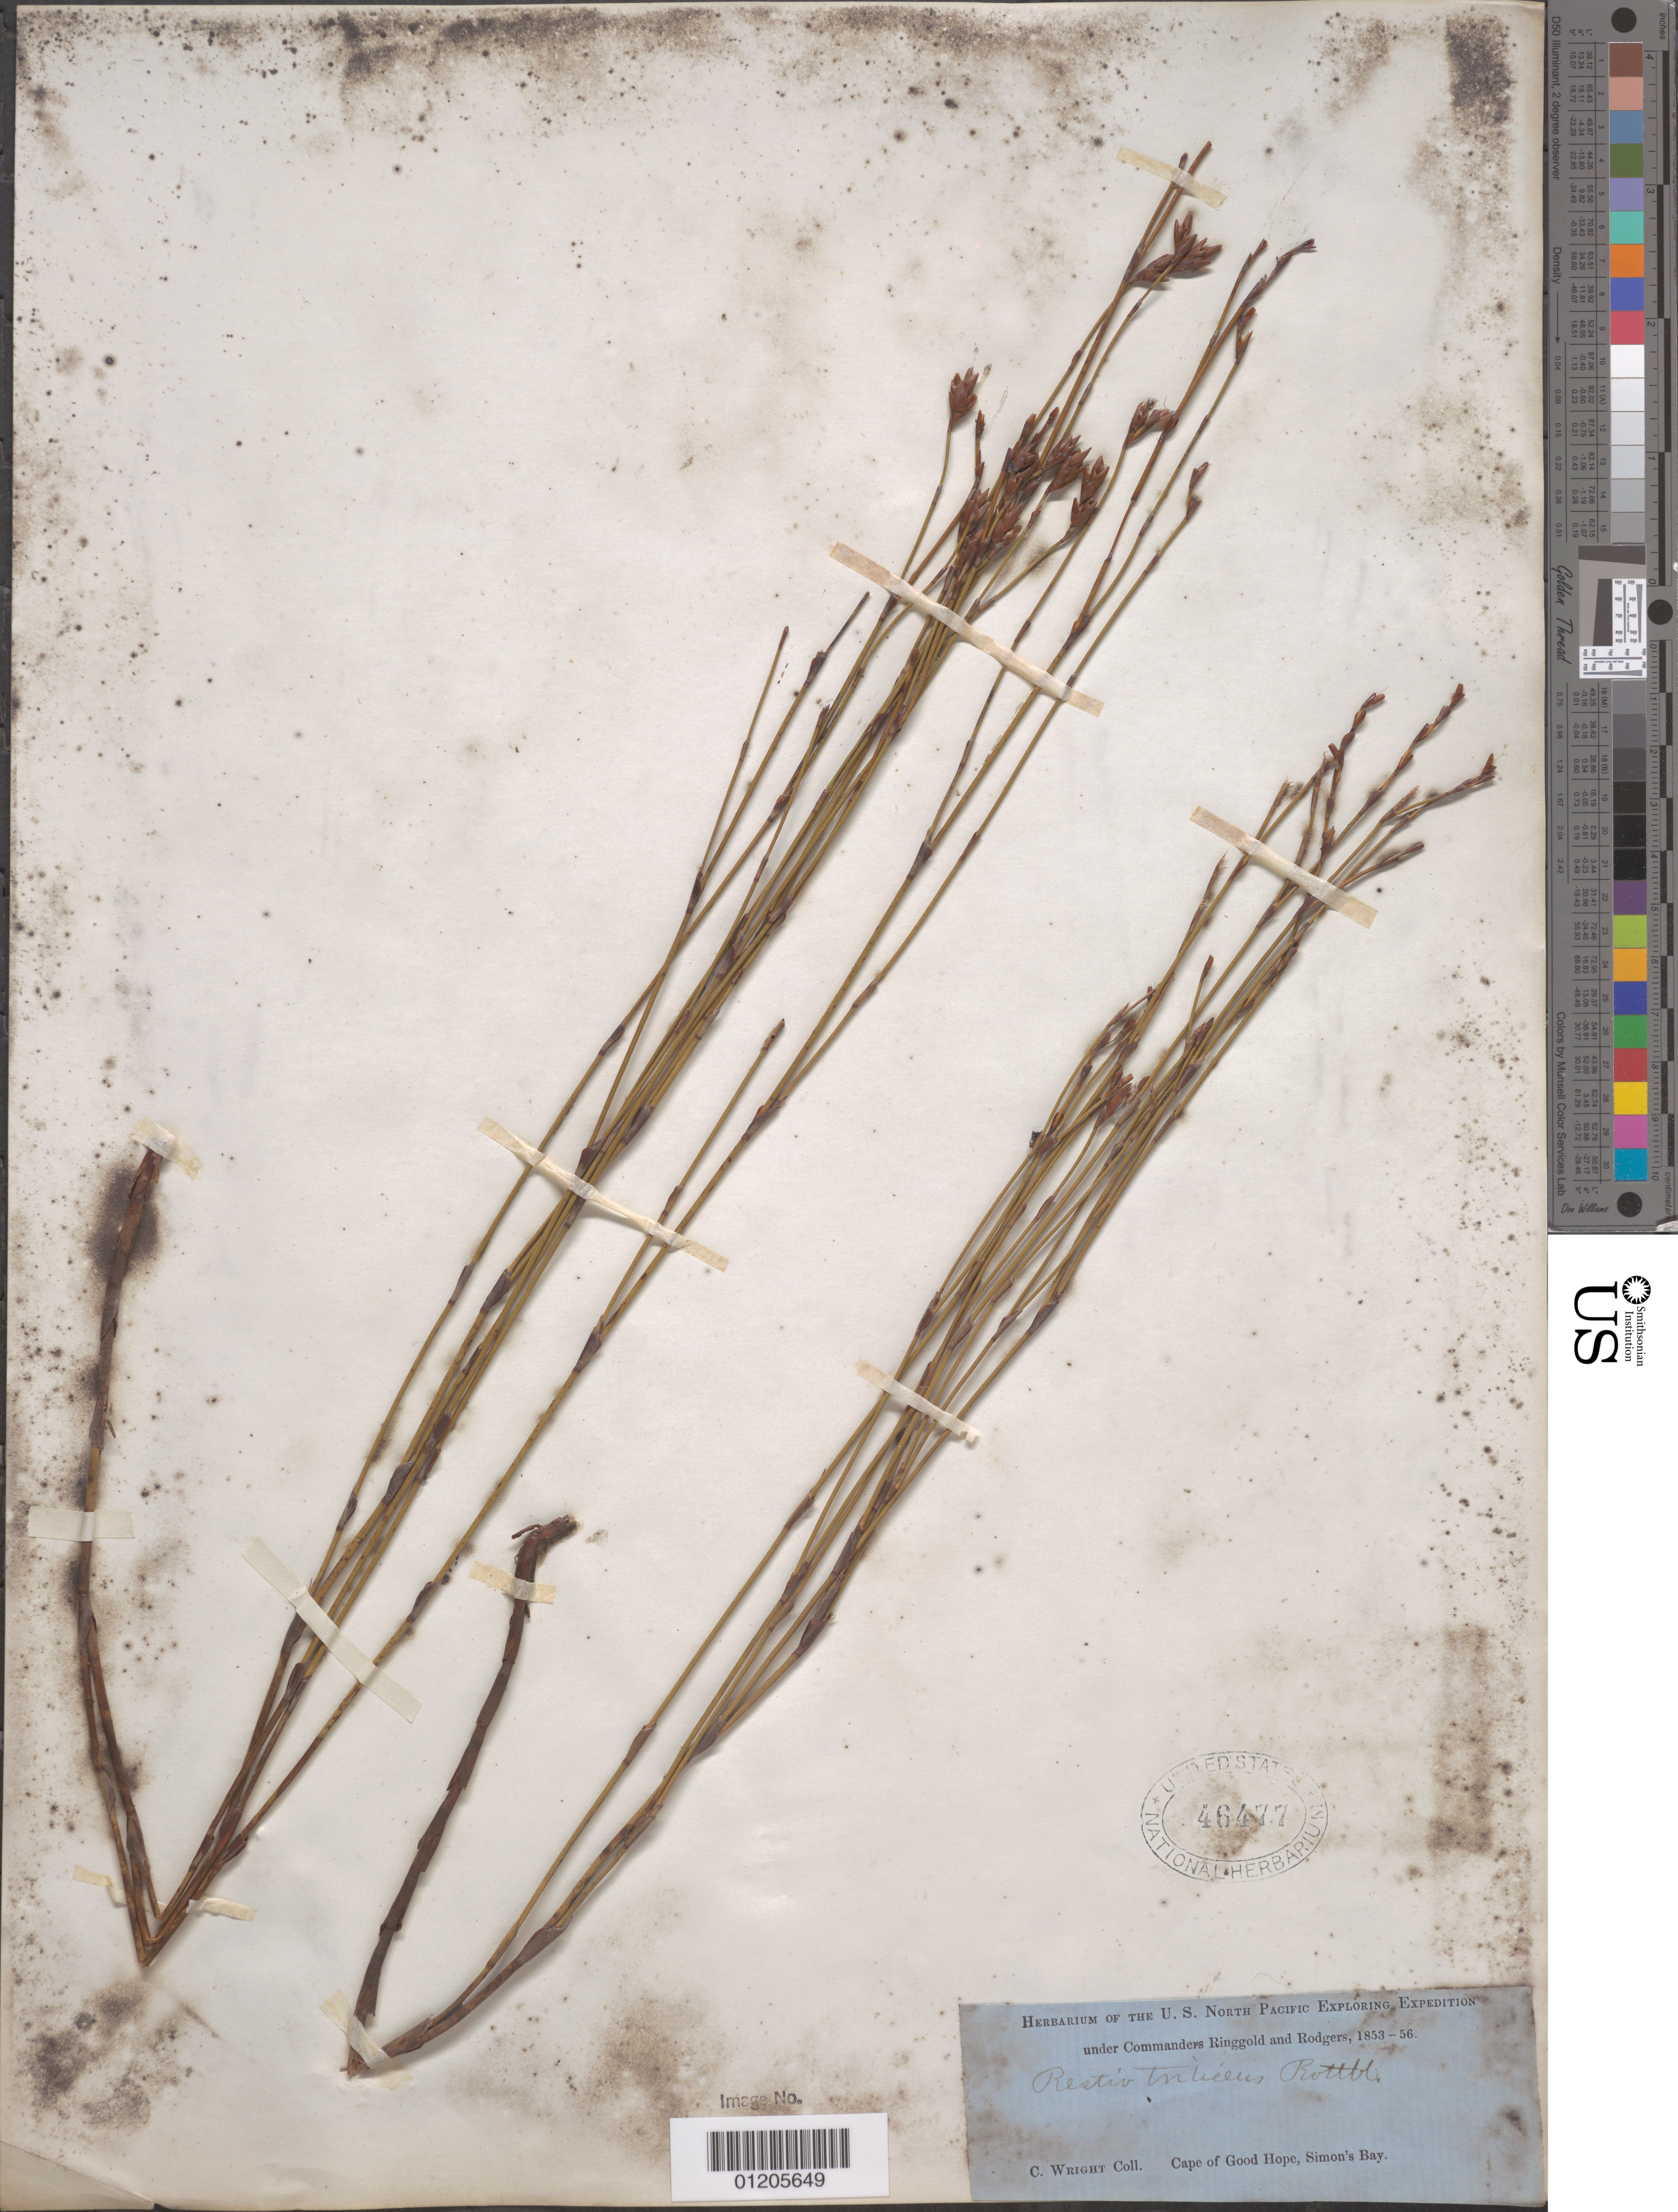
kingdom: Plantae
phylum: Tracheophyta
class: Liliopsida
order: Poales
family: Restionaceae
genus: Restio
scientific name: Restio triticeus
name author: Rottb.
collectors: C. Wright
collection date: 1853/1856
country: South Africa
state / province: Western Cape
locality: Cape of Good Hope, Simon's Bay.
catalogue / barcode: US 46477